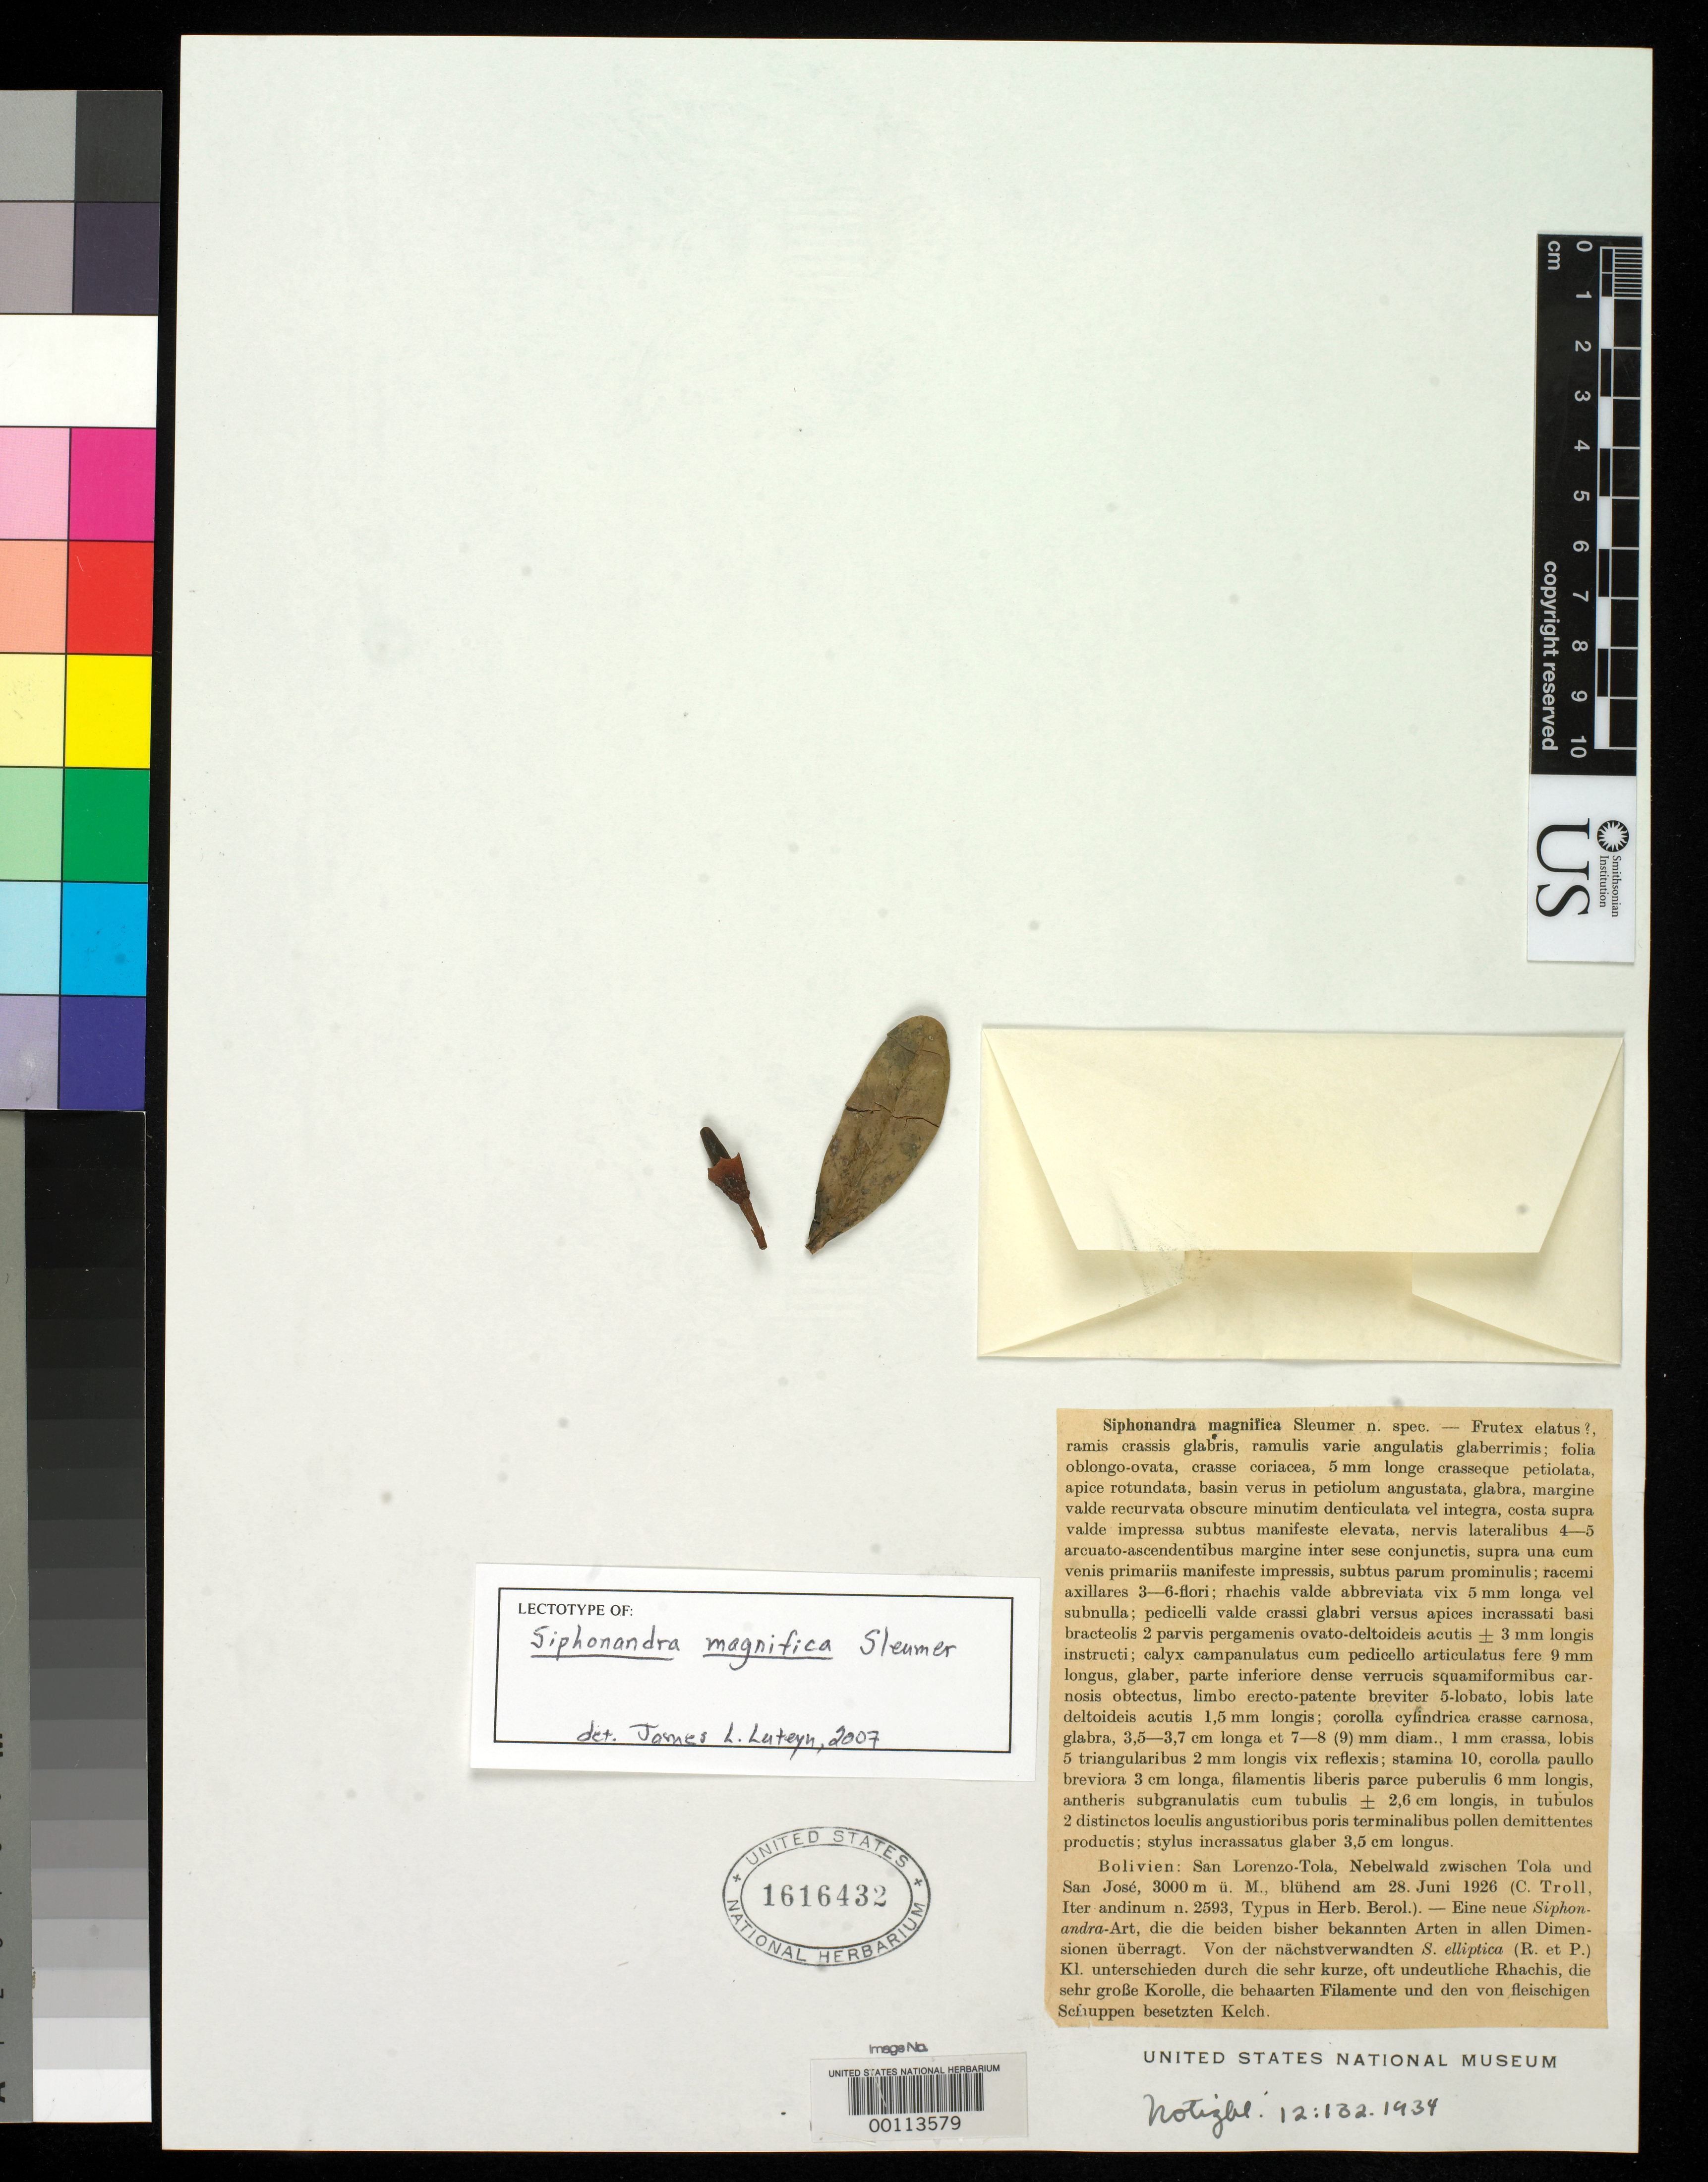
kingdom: Plantae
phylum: Tracheophyta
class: Magnoliopsida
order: Ericales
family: Ericaceae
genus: Siphonandra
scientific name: Siphonandra magnifica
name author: Sleumer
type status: Lectotype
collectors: C. Troll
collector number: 2593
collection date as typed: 28 Jun 1926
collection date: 1926-06-28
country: Bolivia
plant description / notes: Fragmentary material of type specimen ex herb. Berlin.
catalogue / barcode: US 1616432